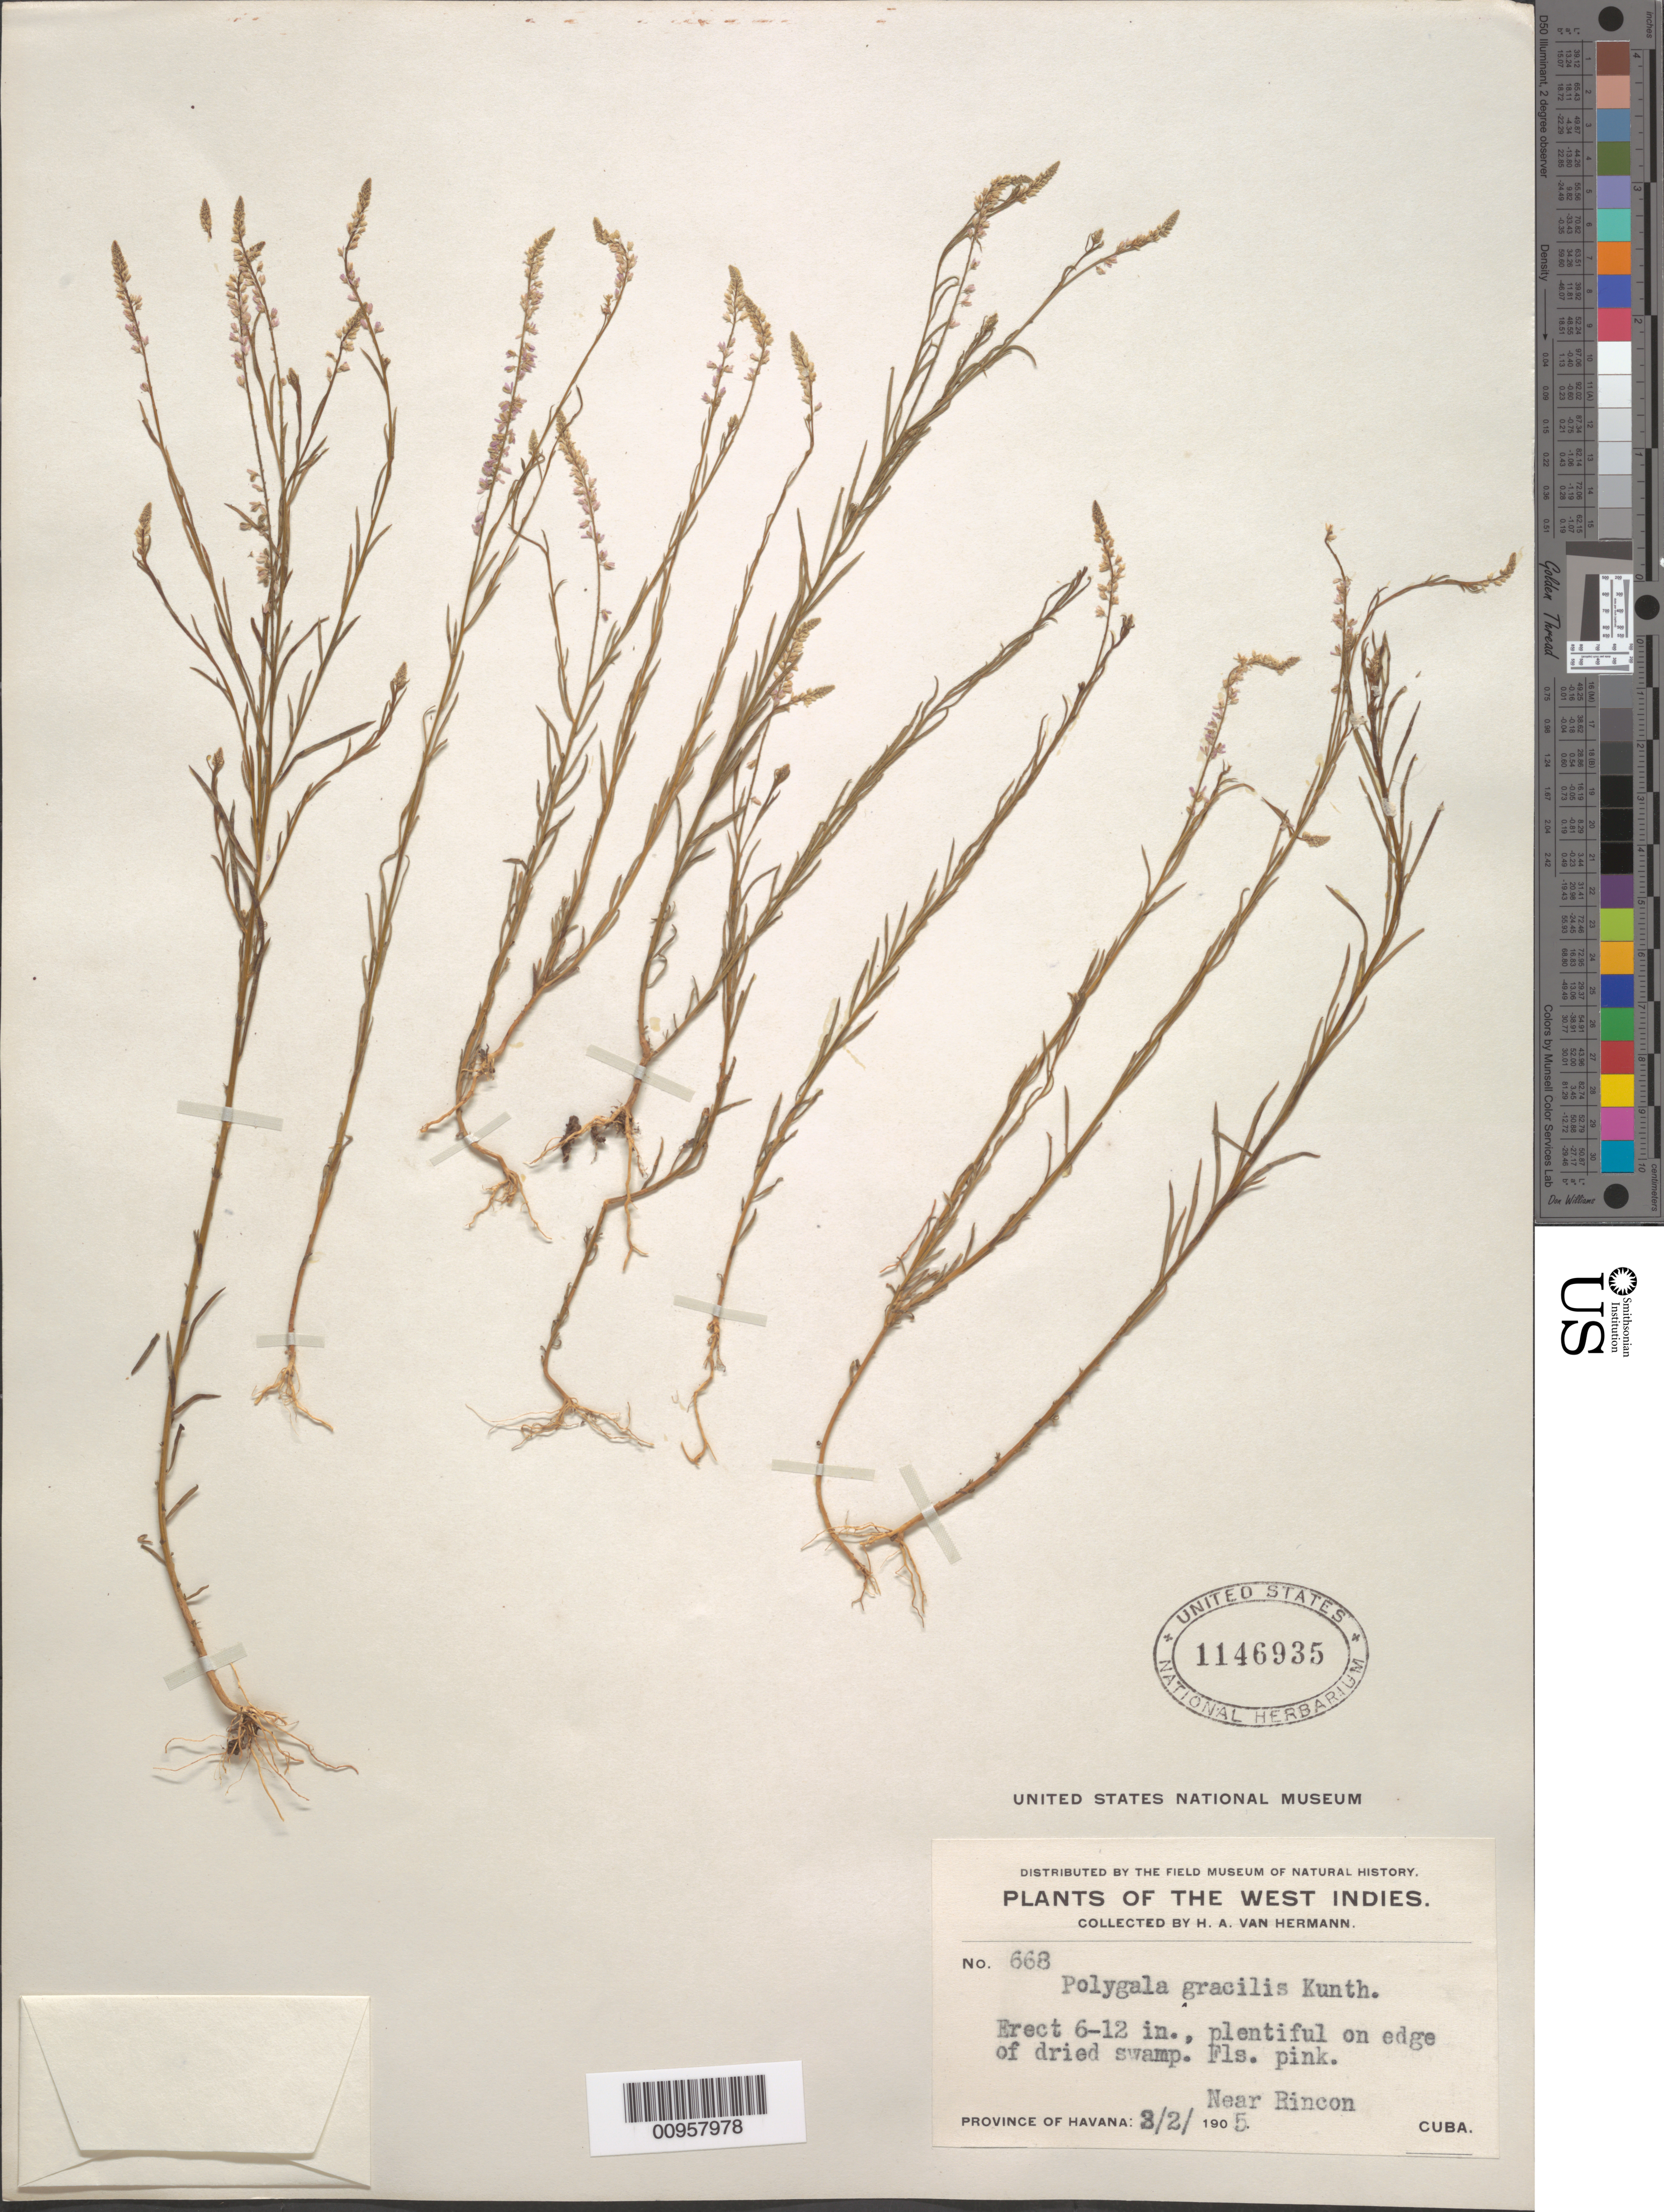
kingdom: Plantae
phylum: Tracheophyta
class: Magnoliopsida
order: Fabales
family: Polygalaceae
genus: Polygala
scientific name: Polygala paniculata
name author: L.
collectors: H. A. Van Hermann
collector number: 668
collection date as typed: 02 Mar 1905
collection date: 1905-03-02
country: Cuba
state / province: La Habana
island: Cuba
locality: Near Rincon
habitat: On edge of dried swamp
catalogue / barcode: US 1146935